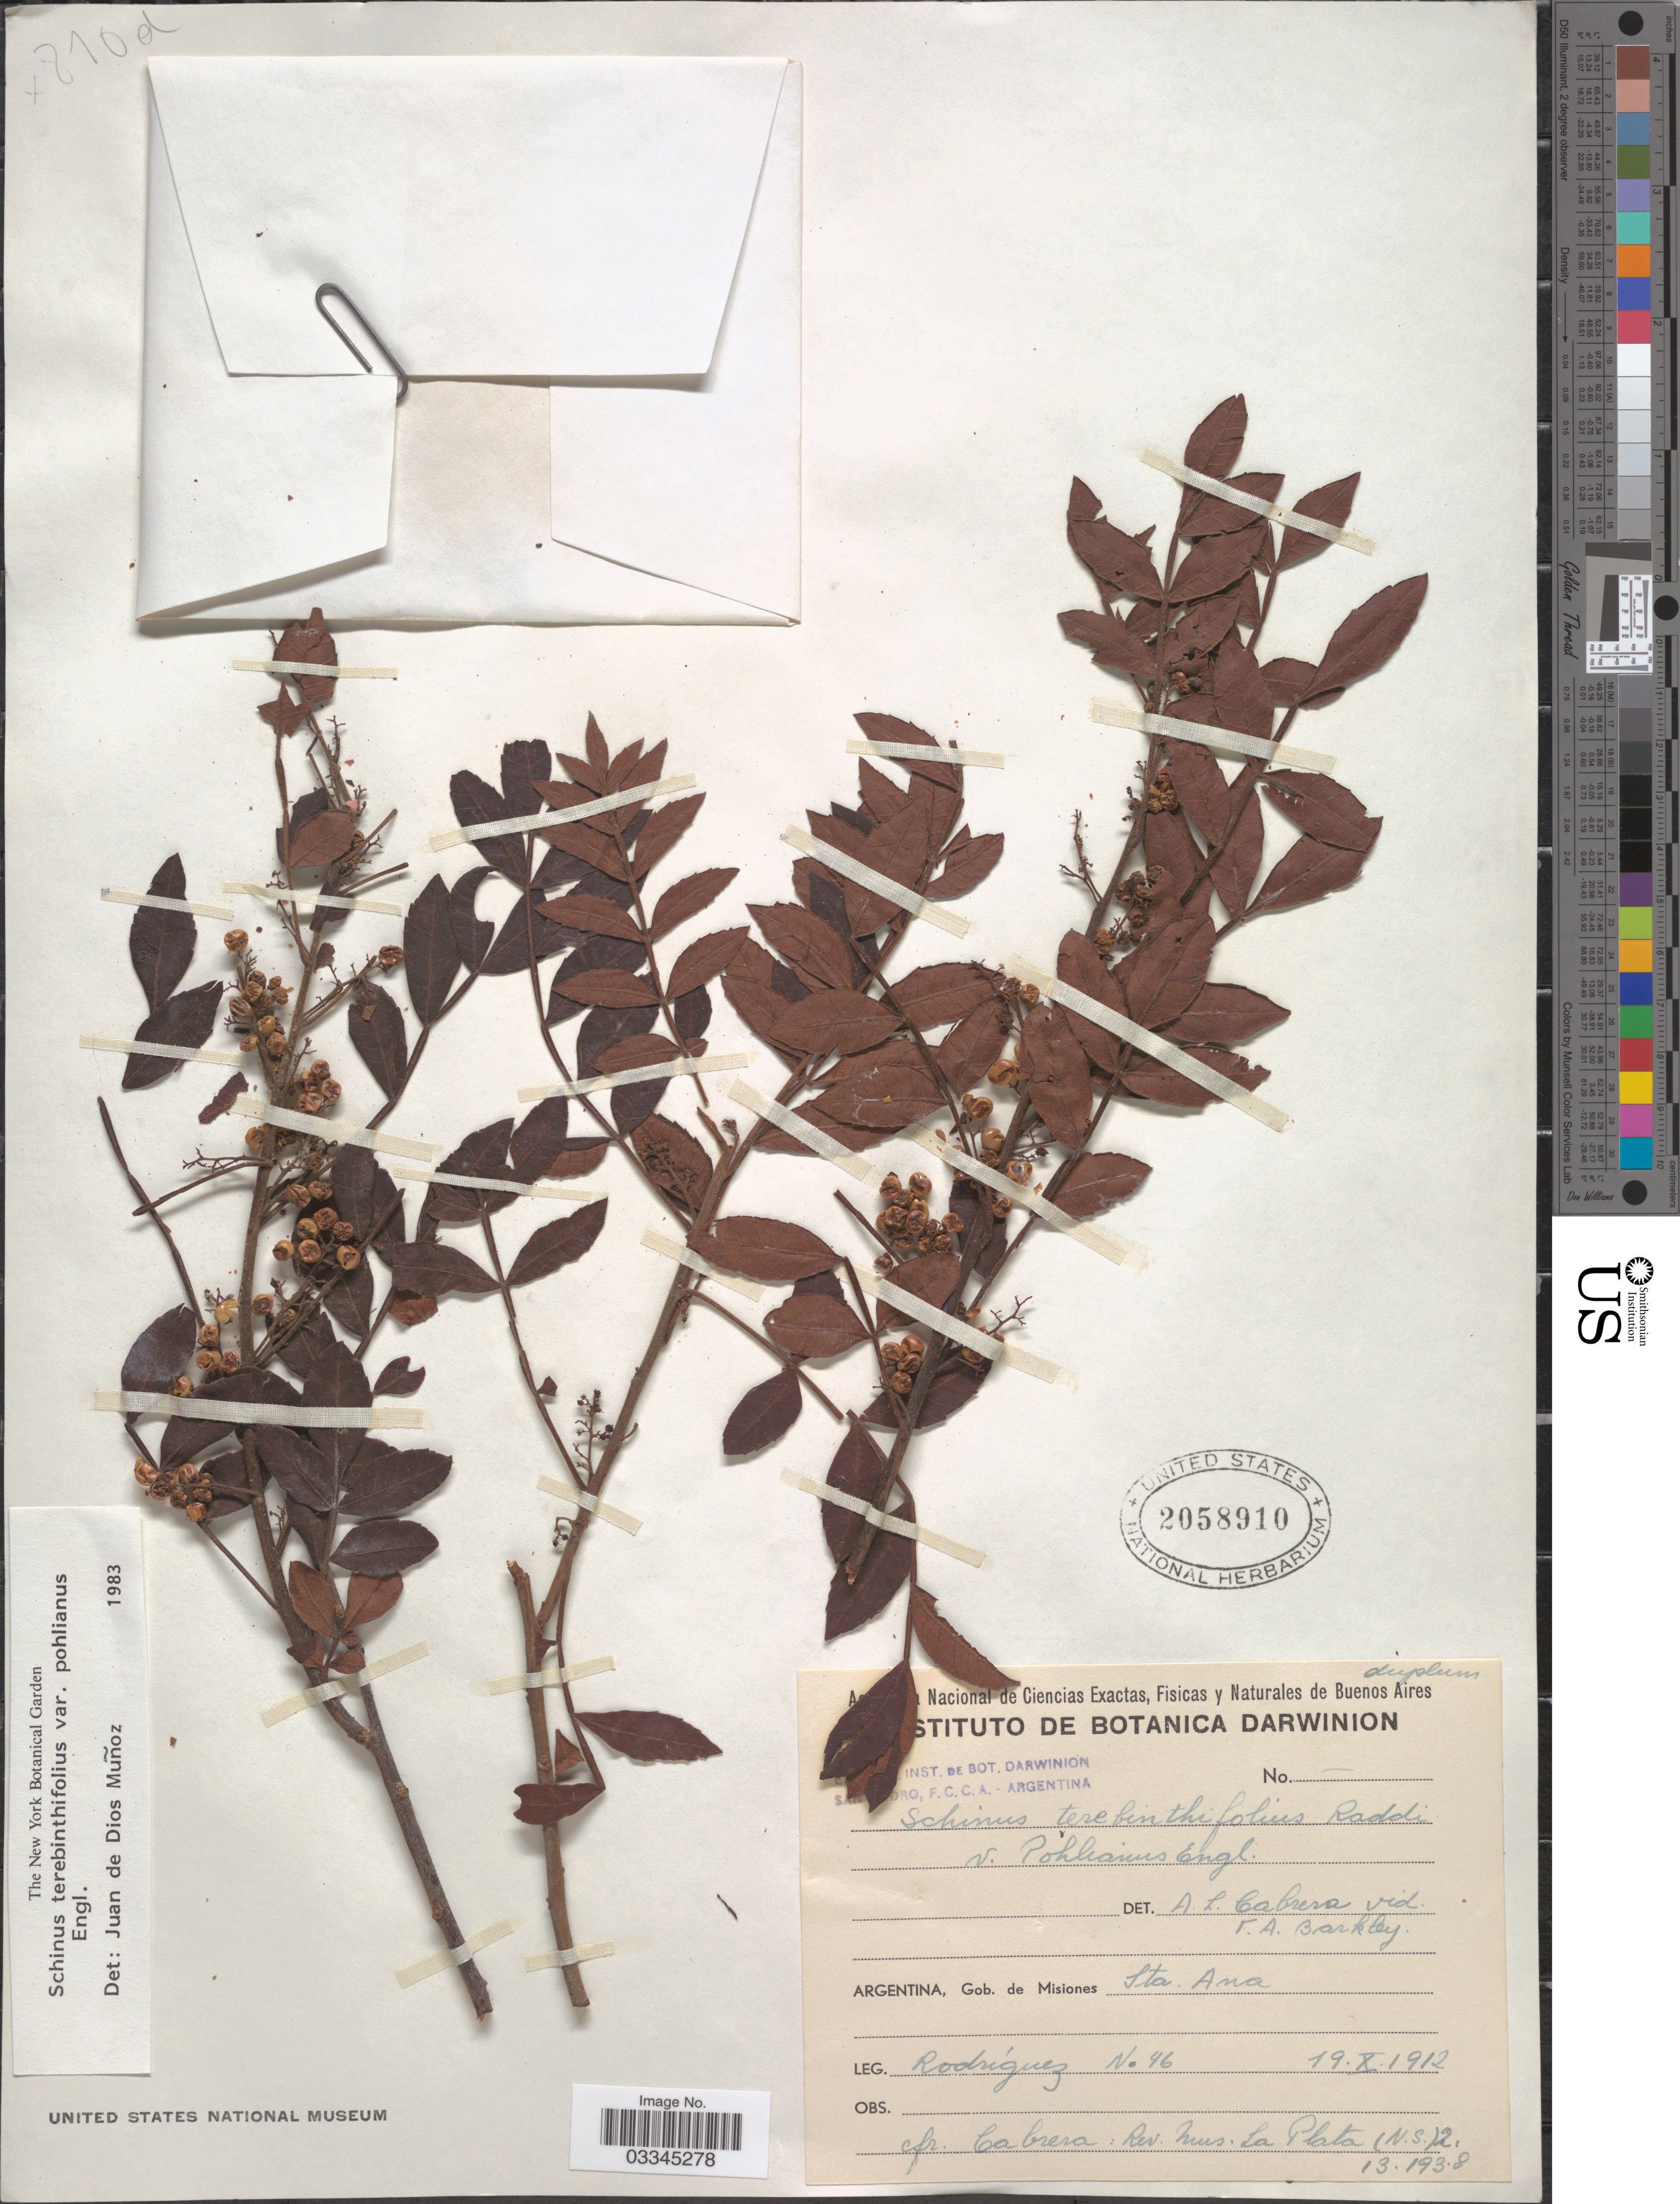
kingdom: Plantae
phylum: Tracheophyta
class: Magnoliopsida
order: Sapindales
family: Anacardiaceae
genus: Schinus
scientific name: Schinus terebinthifolia var. pohlianus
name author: Engl.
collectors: Rodriguez, --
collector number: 46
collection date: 1912-10-19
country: Argentina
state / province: Misiones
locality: Gob. de Misiones, Sta. Ana.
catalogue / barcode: US 2058910